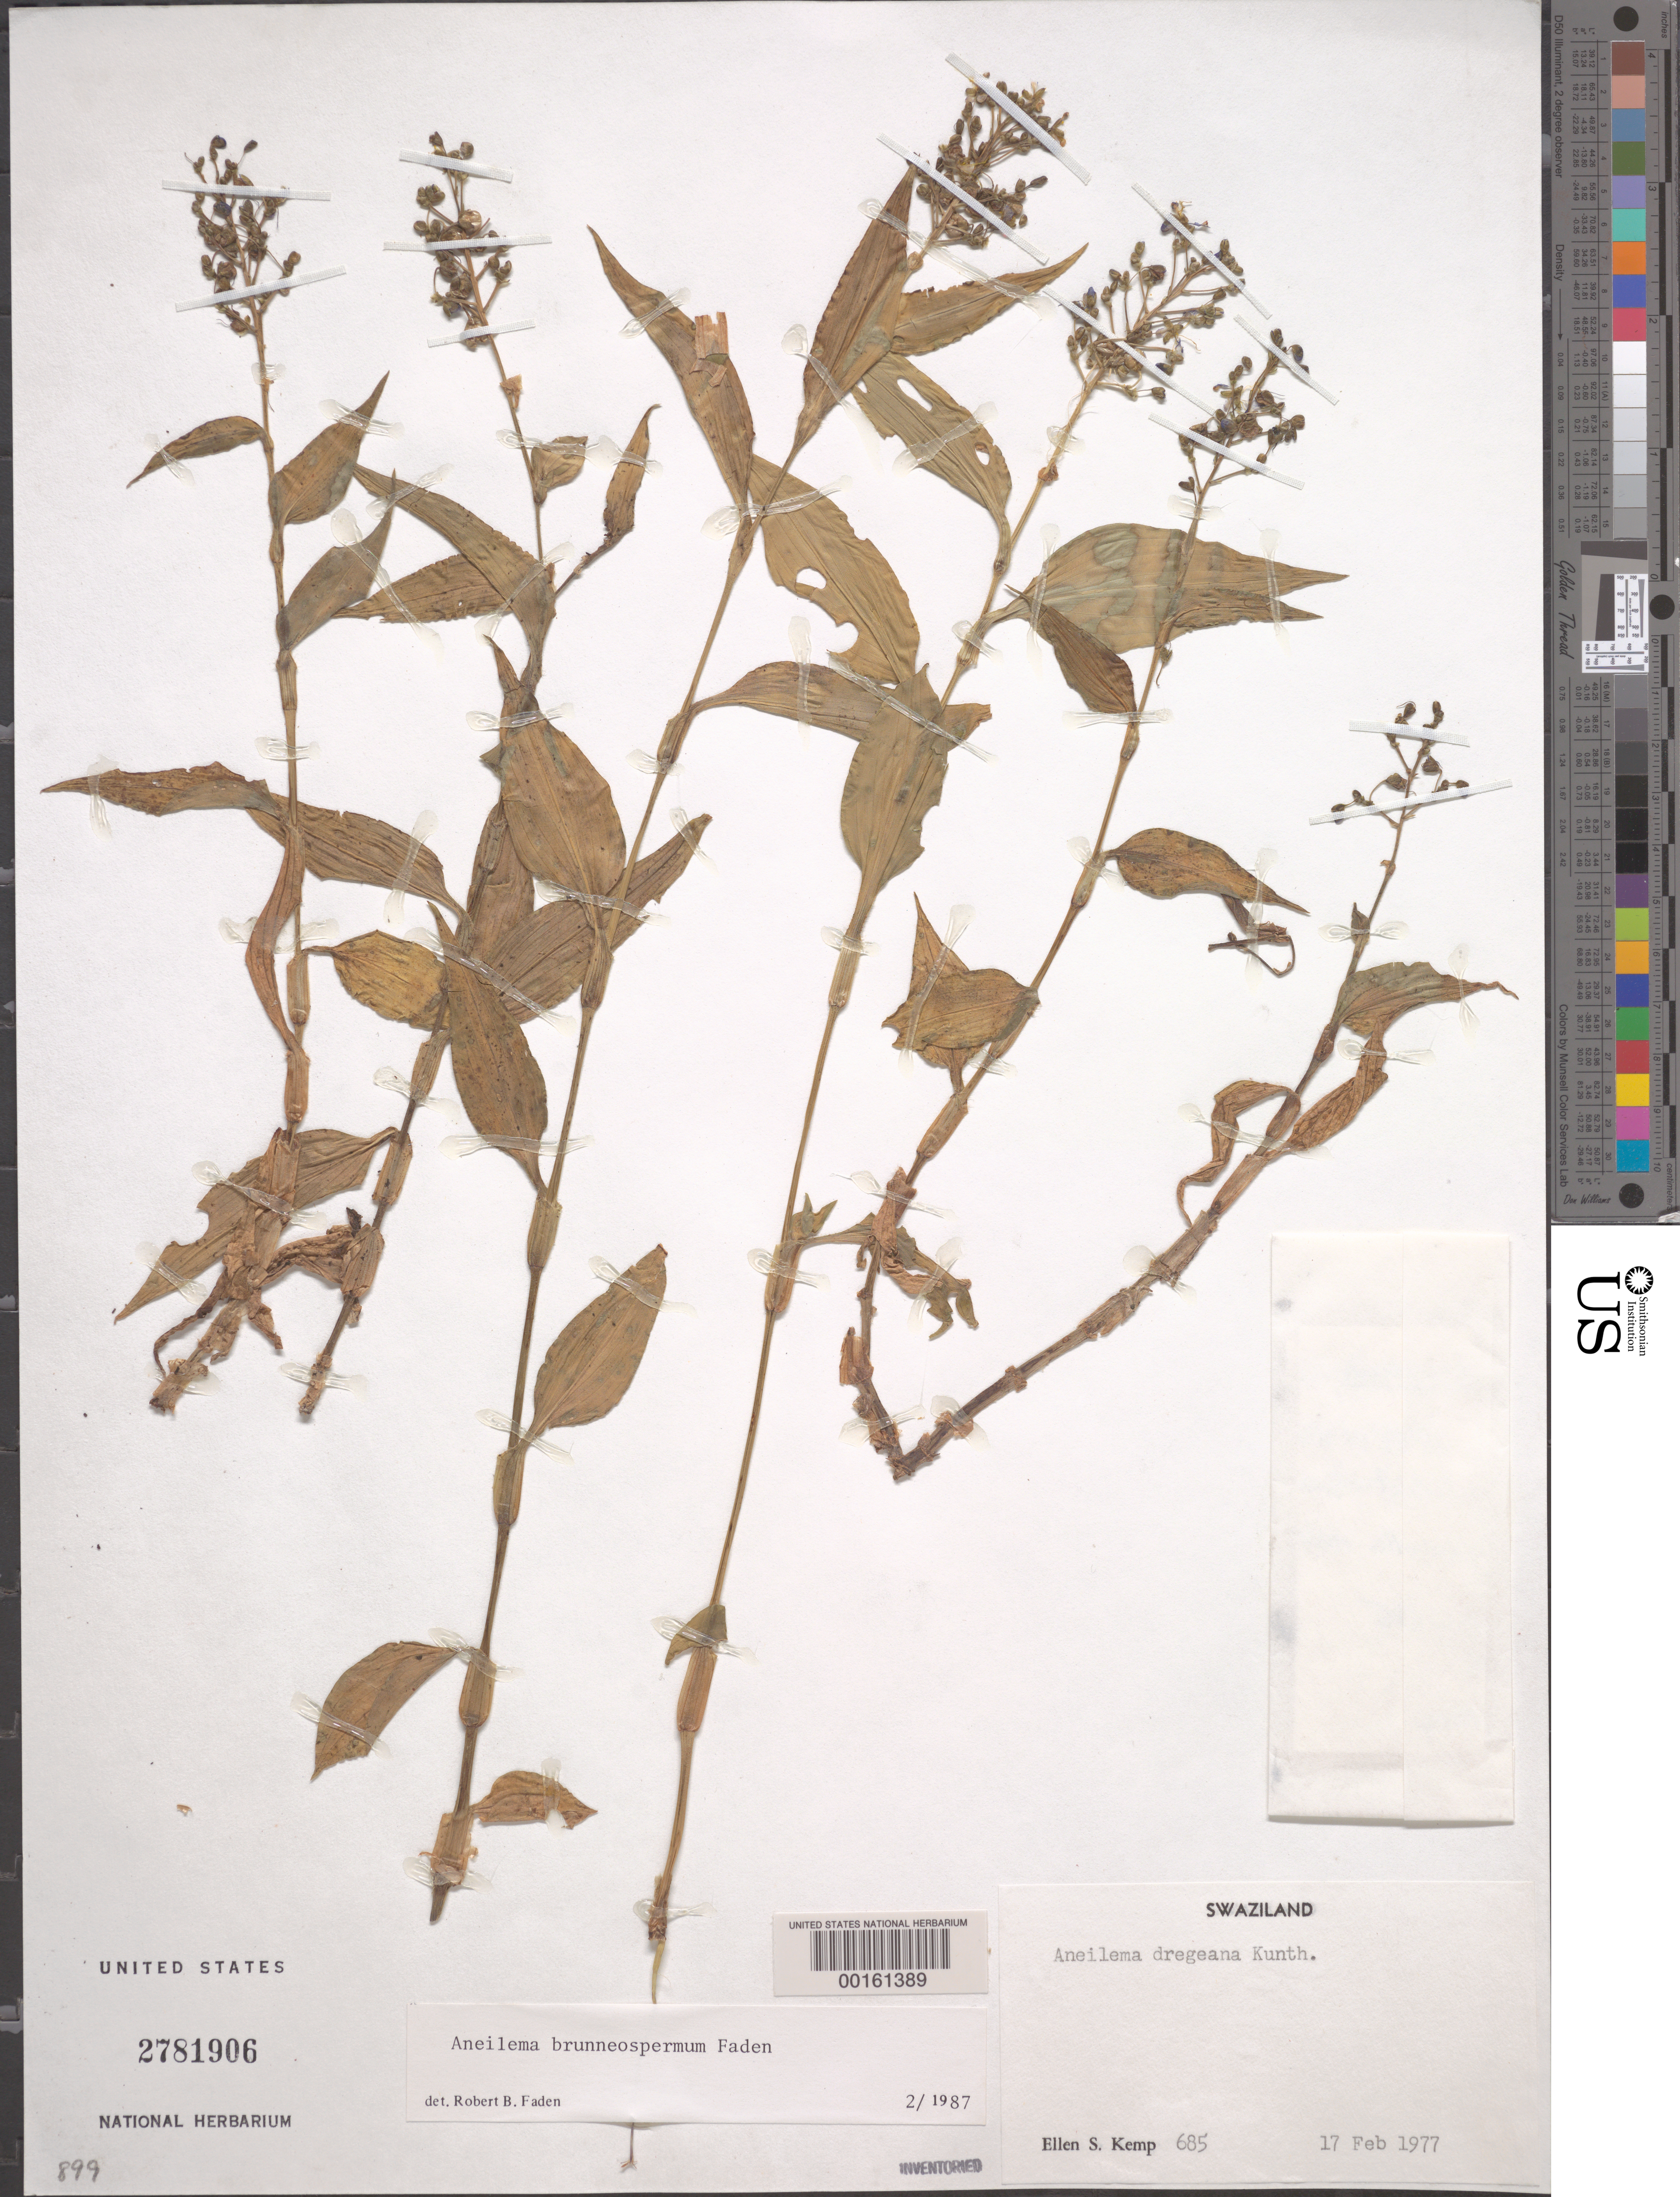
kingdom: Plantae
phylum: Tracheophyta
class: Liliopsida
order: Commelinales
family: Commelinaceae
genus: Aneilema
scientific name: Aneilema dregeanum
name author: Kunth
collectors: E. S. Kemp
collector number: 685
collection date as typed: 17 Feb 1977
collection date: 1977-02-17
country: Eswatini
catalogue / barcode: US 2781906